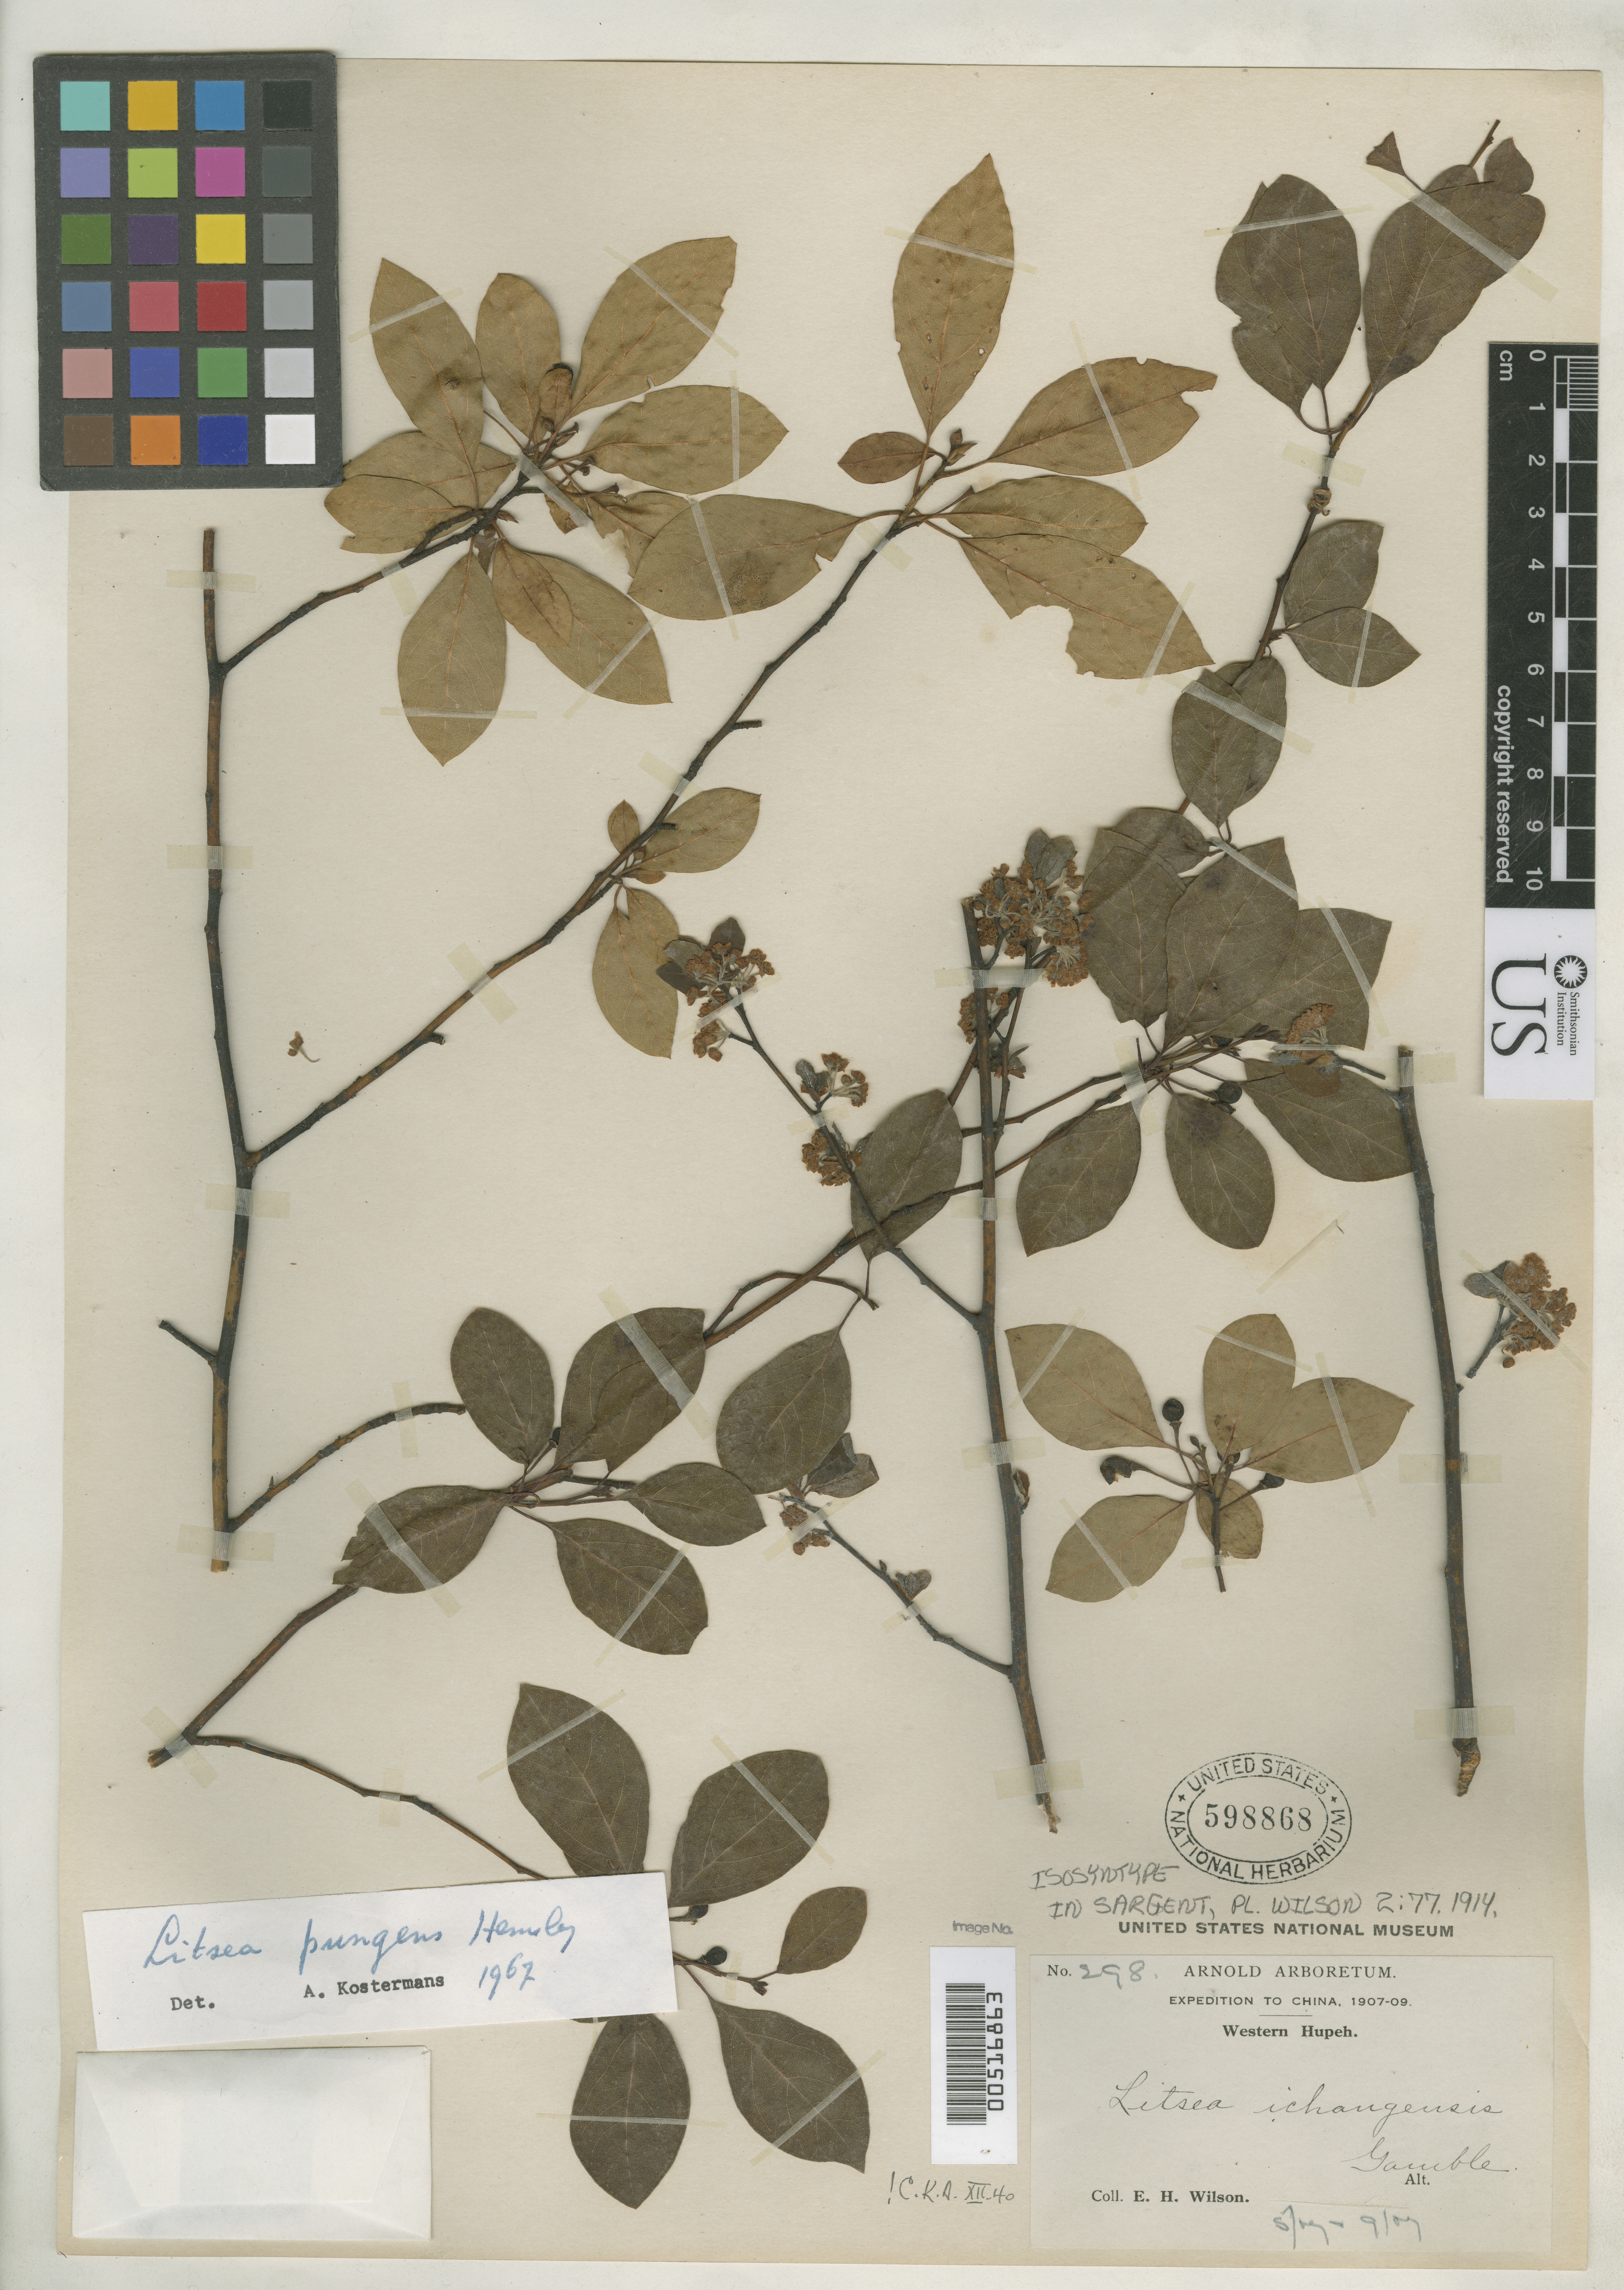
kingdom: Plantae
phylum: Tracheophyta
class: Magnoliopsida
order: Laurales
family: Lauraceae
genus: Litsea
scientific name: Litsea ichangensis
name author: Gamble in Sarg.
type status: Isosyntype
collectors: E. H. Wilson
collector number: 298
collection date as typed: May 1907 to -- Sep 1907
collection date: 1907-05/1907-09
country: China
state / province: Hubei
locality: Western Hupeh.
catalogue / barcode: US 598868